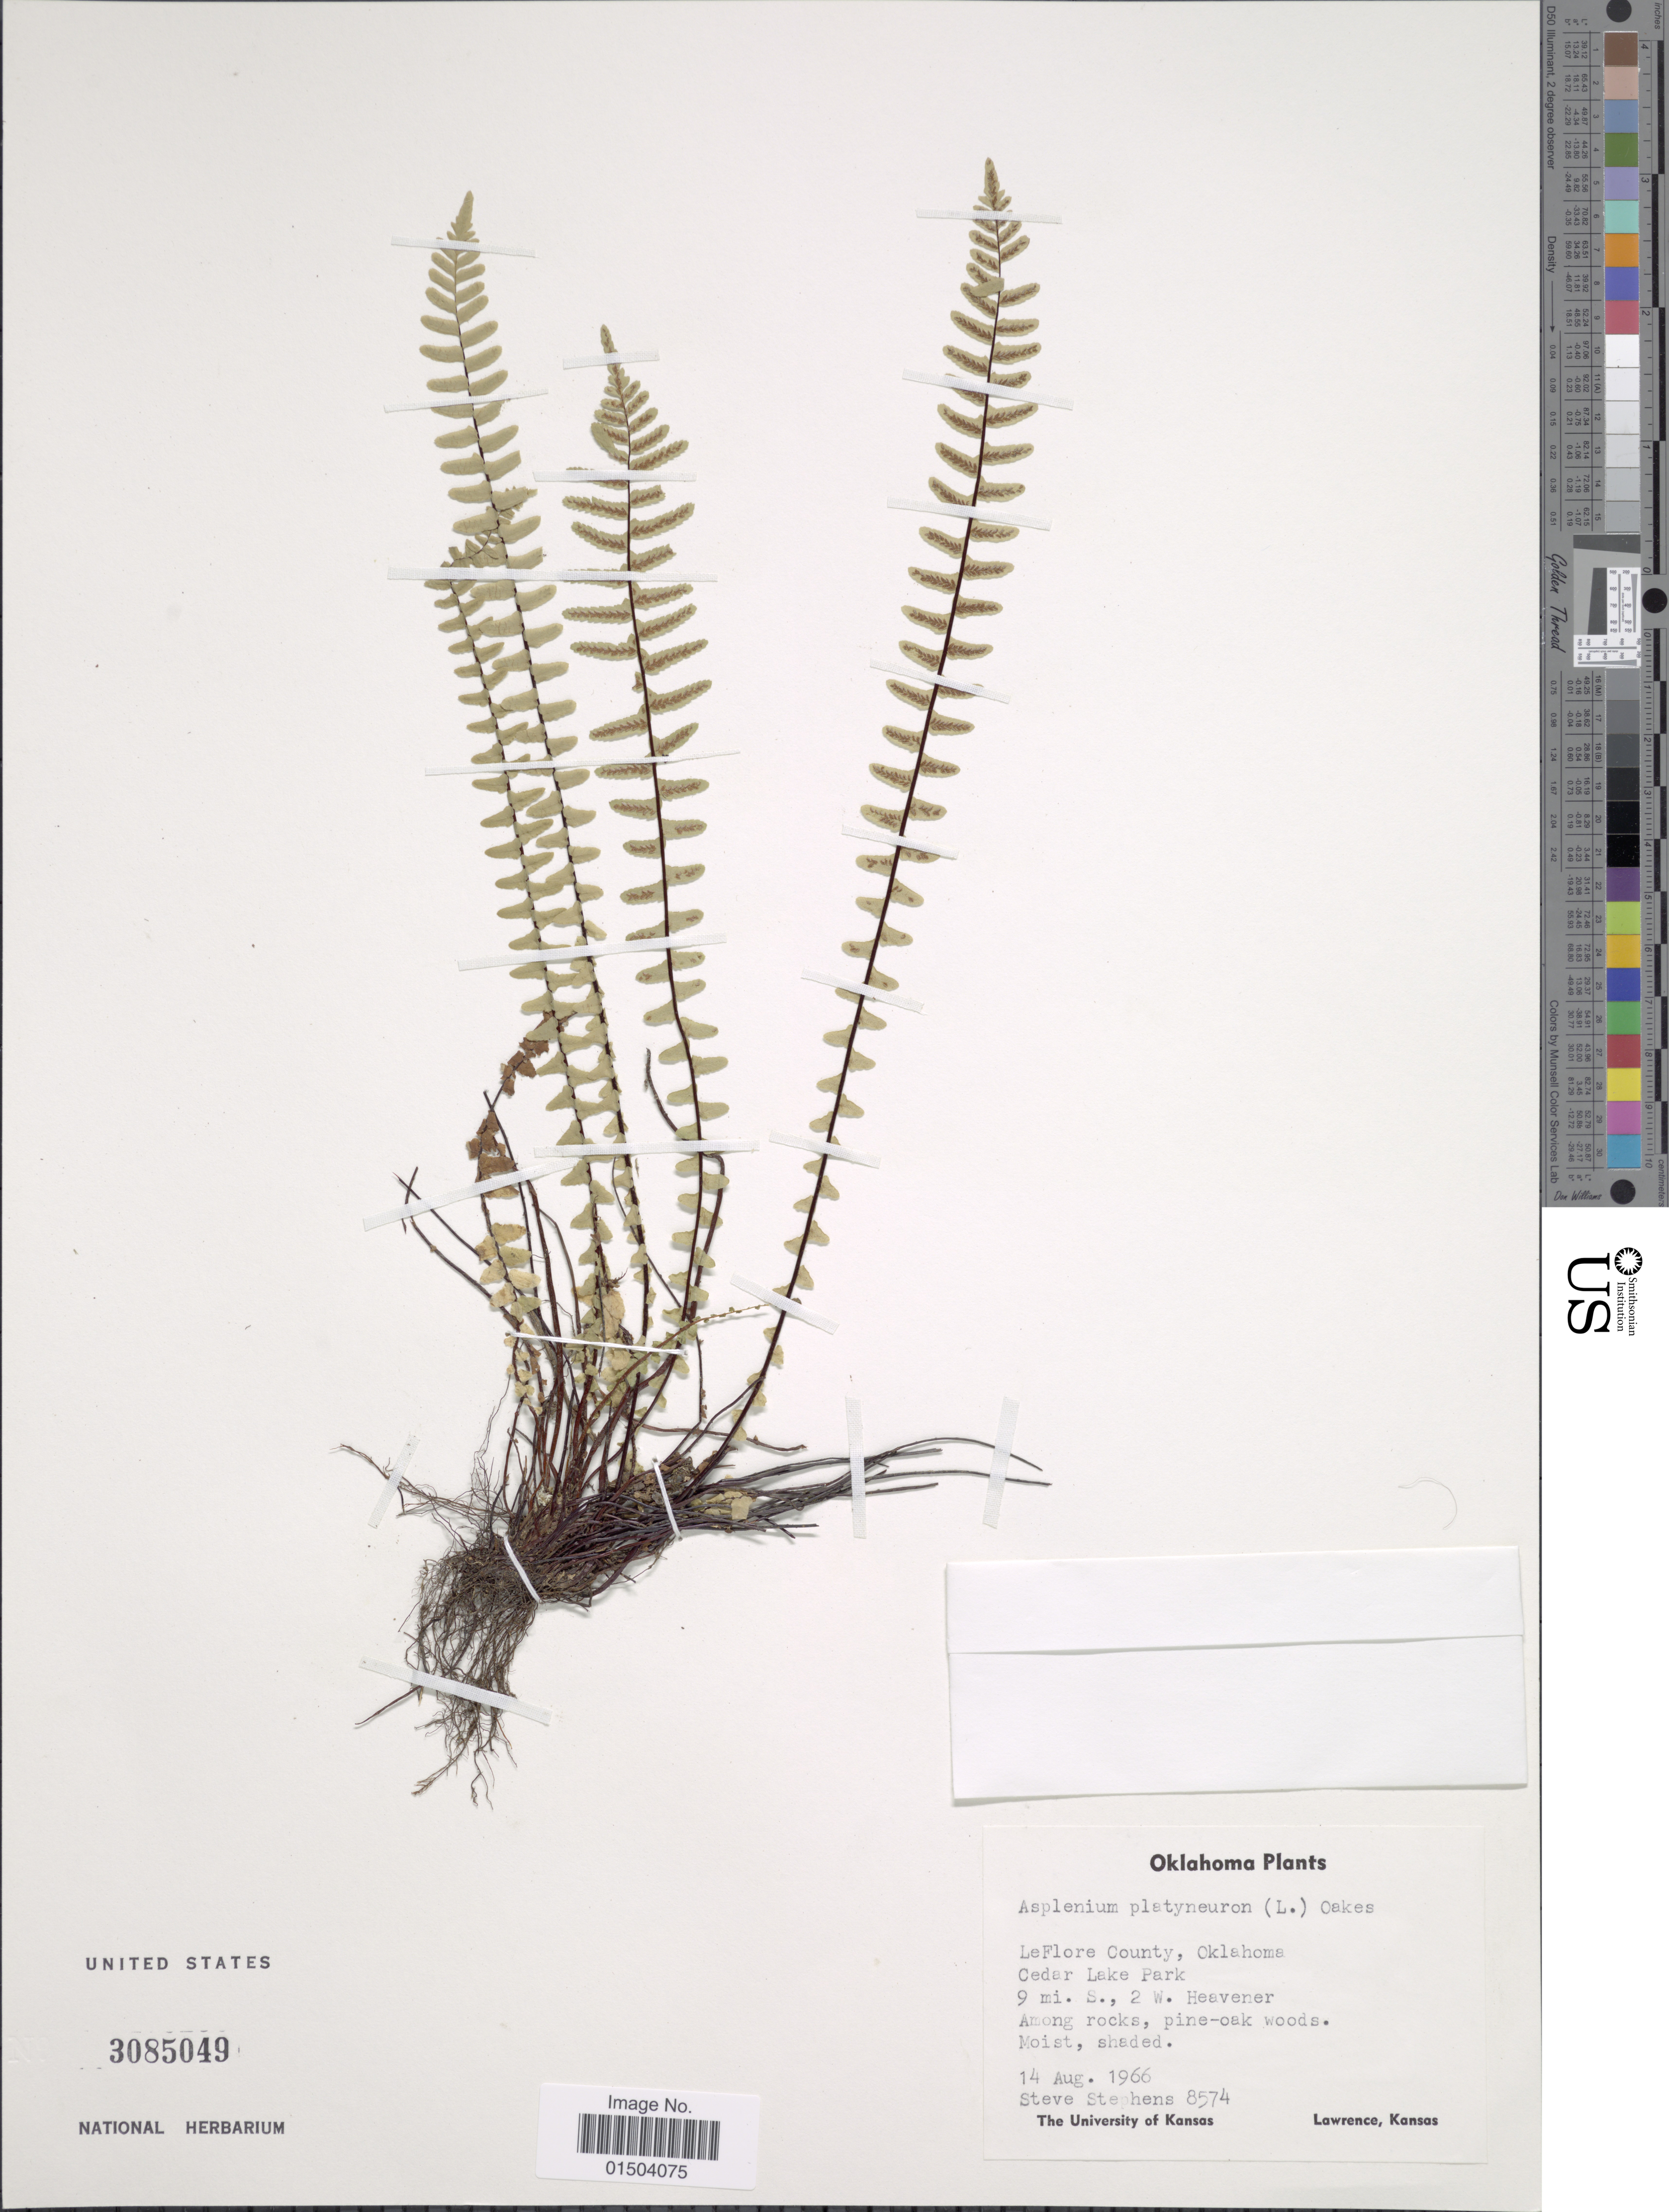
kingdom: Plantae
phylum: Tracheophyta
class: Polypodiopsida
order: Polypodiales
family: Aspleniaceae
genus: Asplenium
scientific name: Asplenium platyneuron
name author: (L.) Britton, Stearns & Poggenb.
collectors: S. Stephens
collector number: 8574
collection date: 1966-08-14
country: United States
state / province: Oklahoma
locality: LeFlore County. Cedar Lake Park. 9 mi. S., 2 W. Heavener.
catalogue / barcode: US 3085049